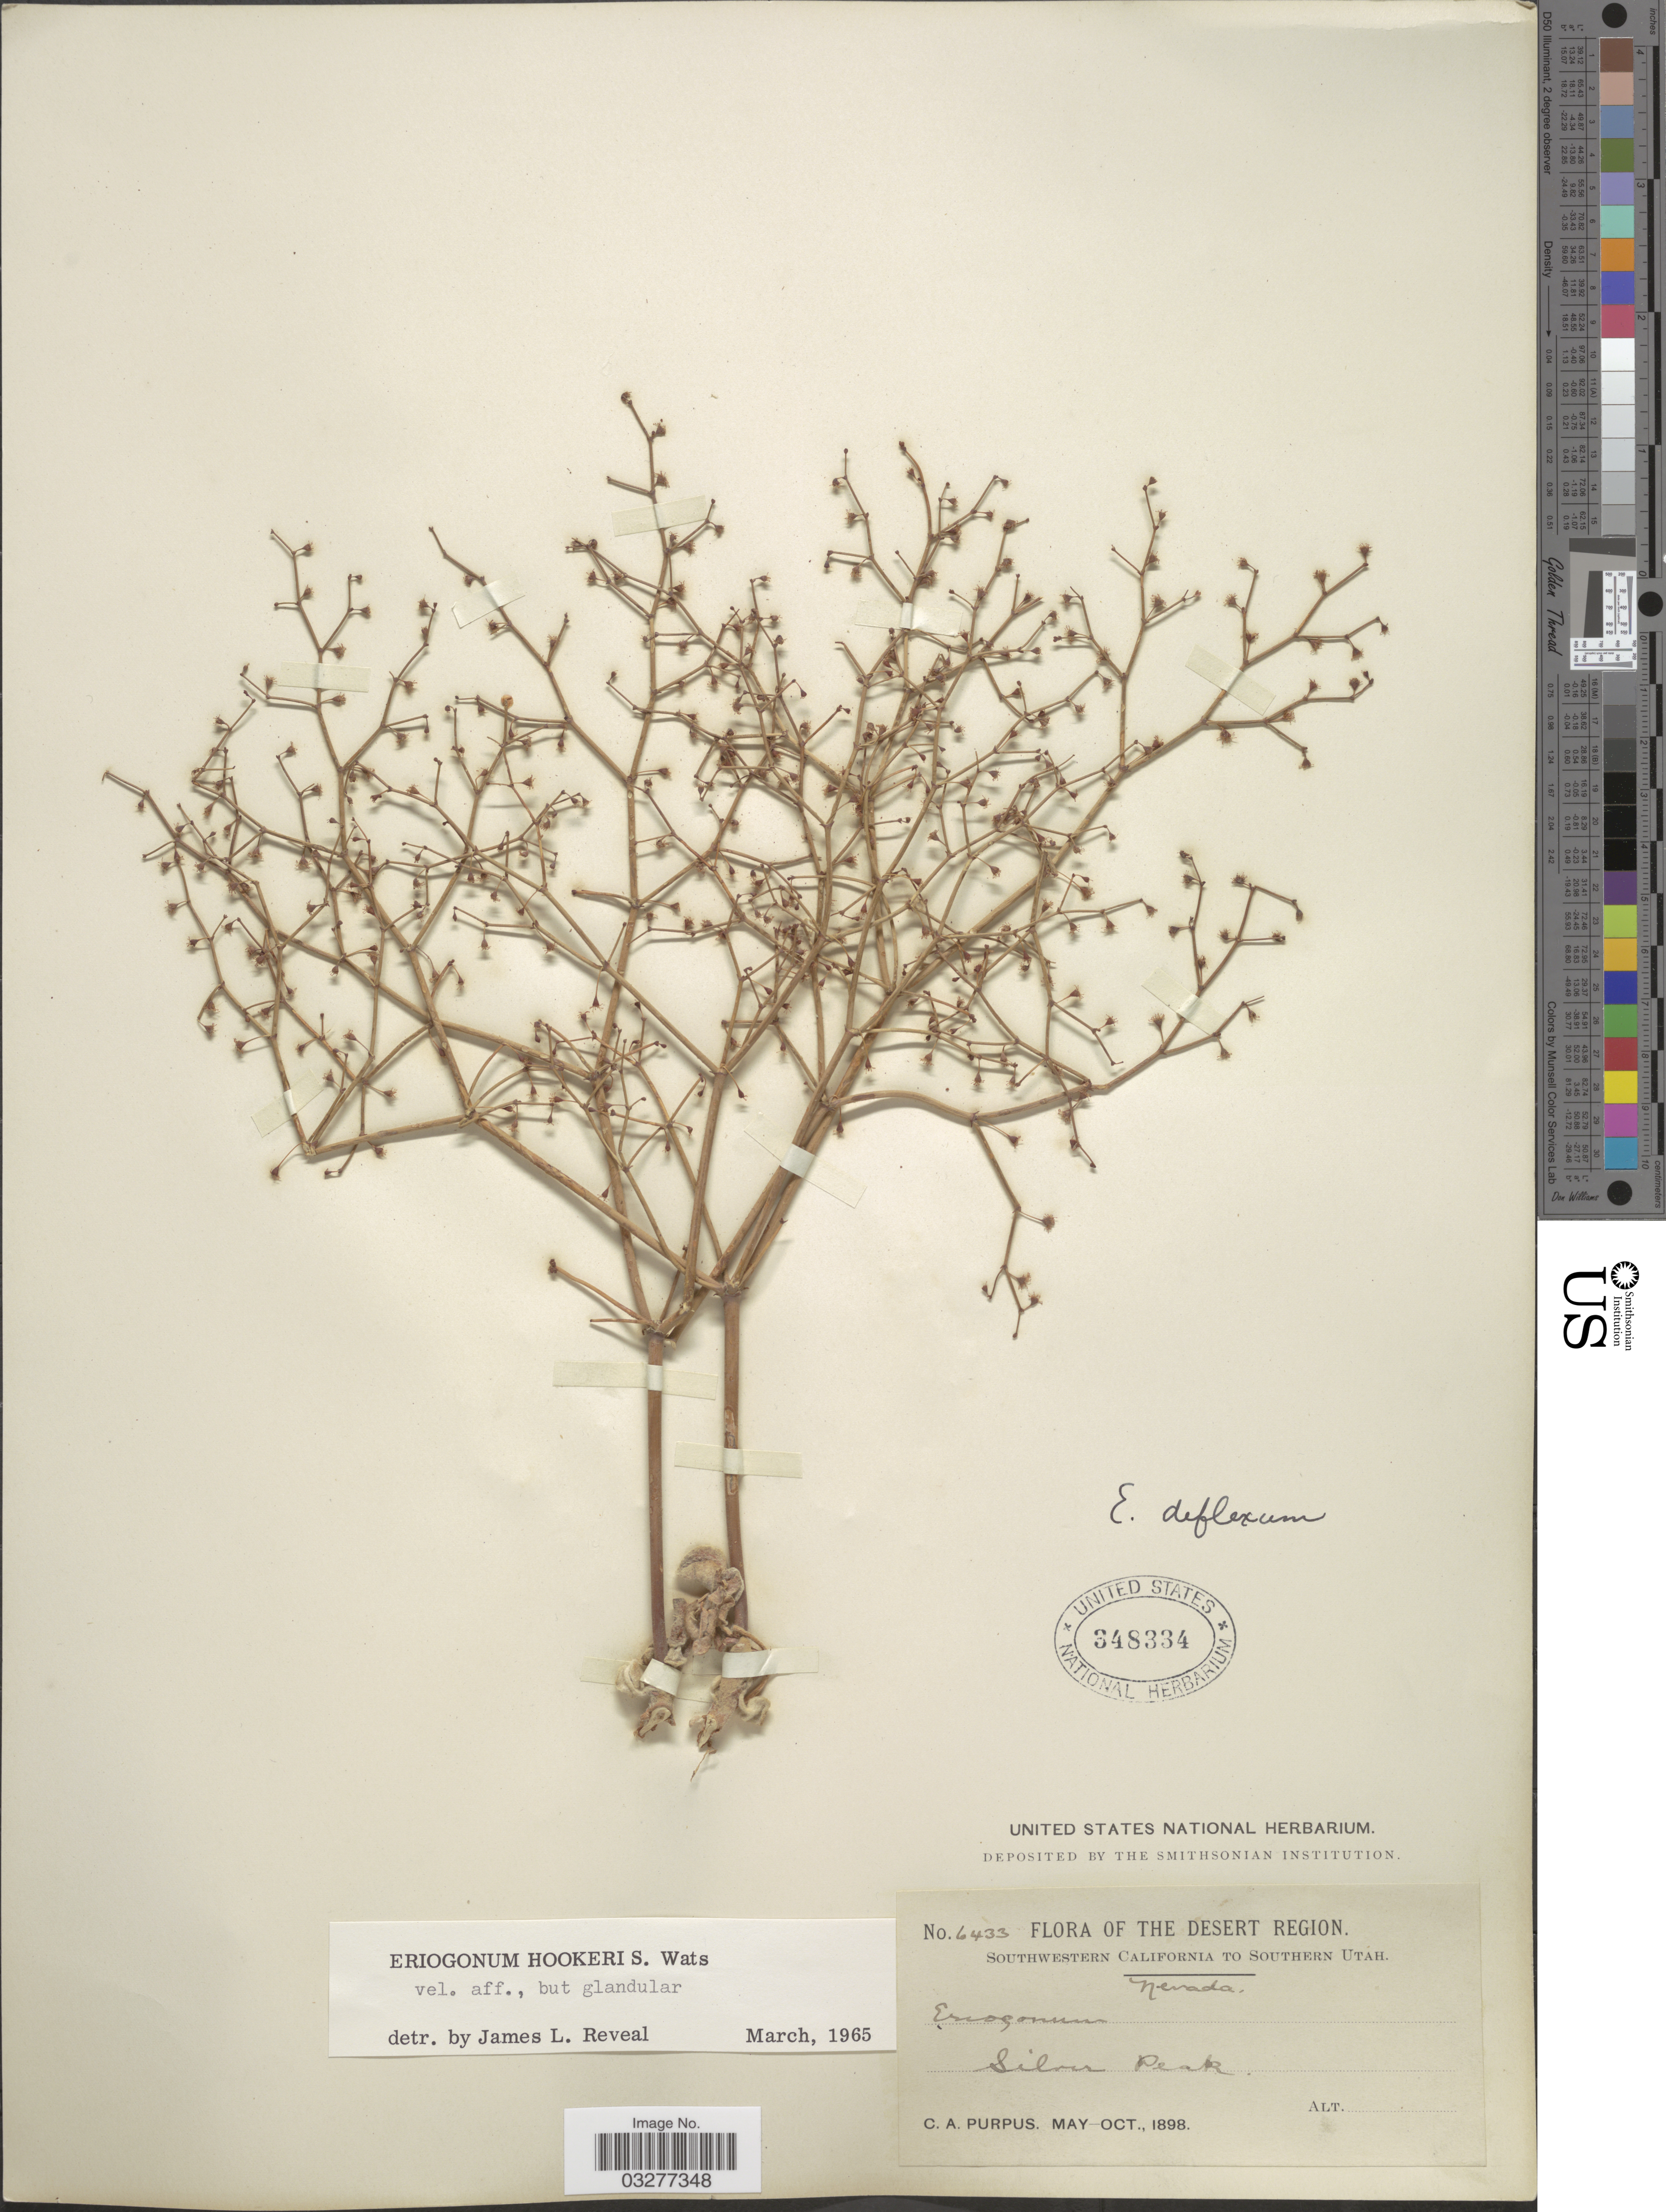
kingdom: Plantae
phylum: Tracheophyta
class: Magnoliopsida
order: Caryophyllales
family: Polygonaceae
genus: Eriogonum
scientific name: Eriogonum hookeri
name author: S. Watson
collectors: C. A. Purpus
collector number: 6433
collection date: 1898-05/1898-10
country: United States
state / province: Nevada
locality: The Desert Region. Silver Peak.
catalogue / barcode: US 348334